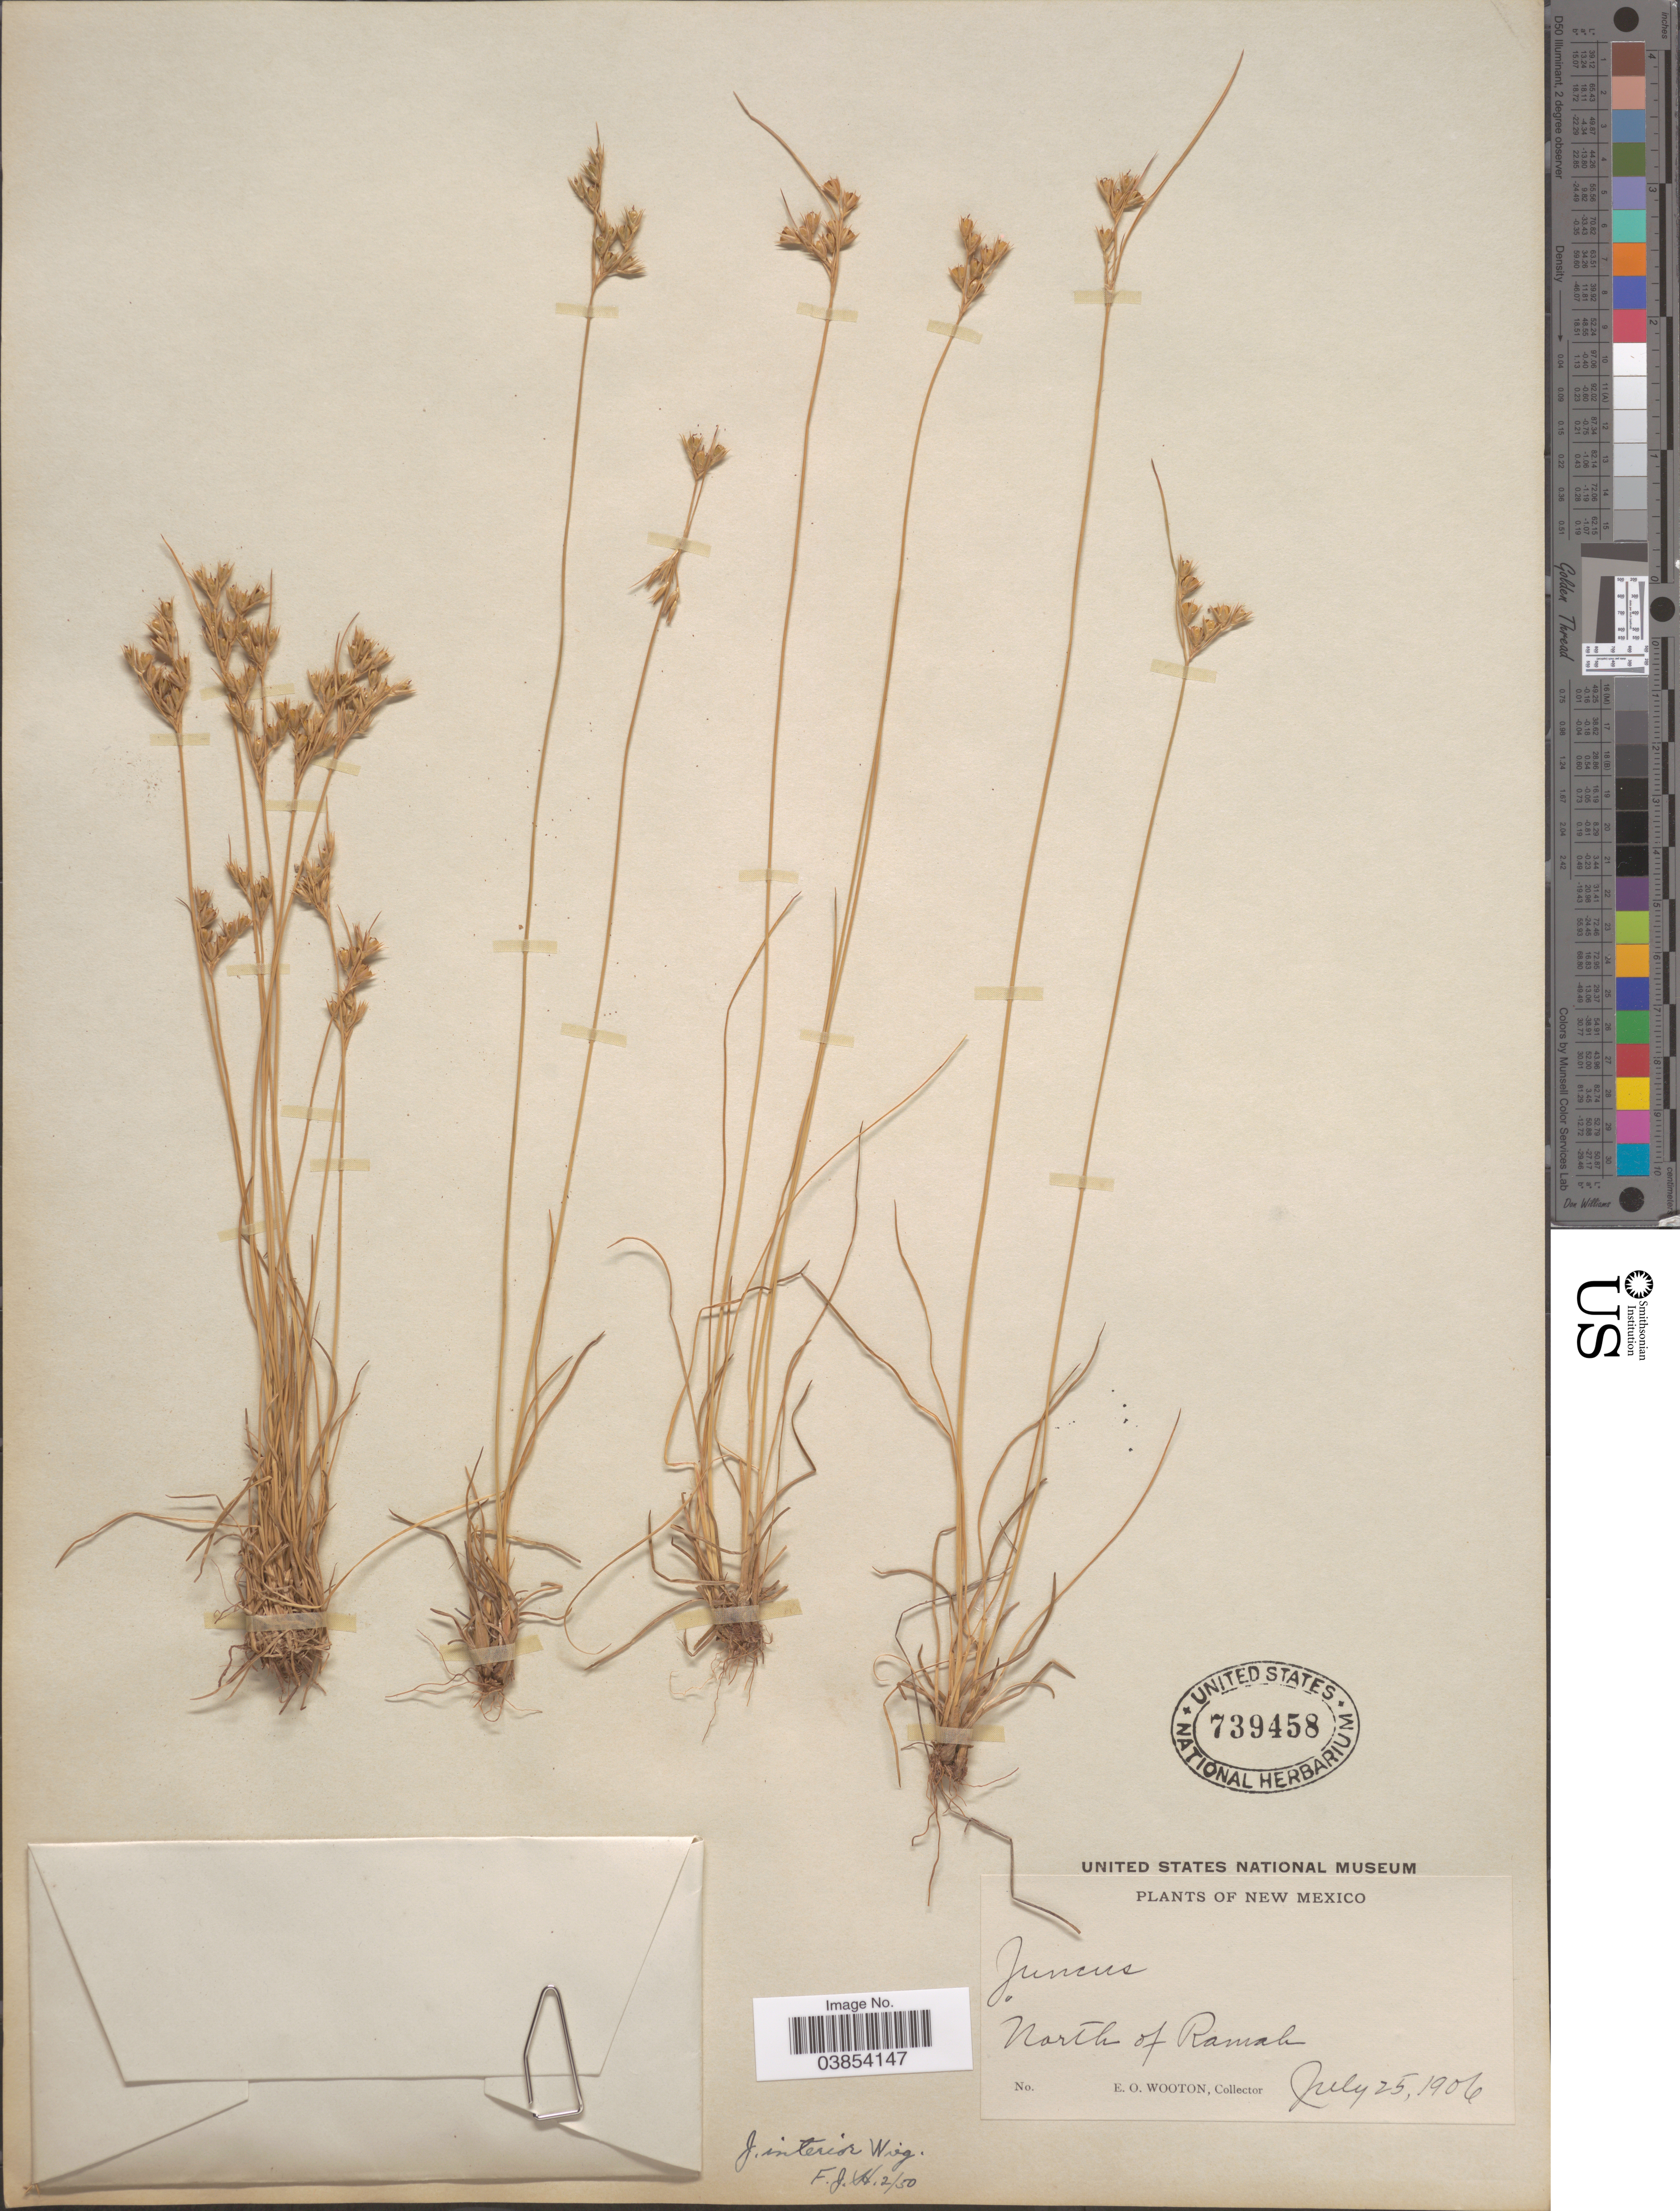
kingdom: Plantae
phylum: Tracheophyta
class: Liliopsida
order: Poales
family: Juncaceae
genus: Juncus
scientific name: Juncus interior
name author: Wiegand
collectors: E. O. Wooton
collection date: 1906-07-25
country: United States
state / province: New Mexico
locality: North of Ramah.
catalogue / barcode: US 739458